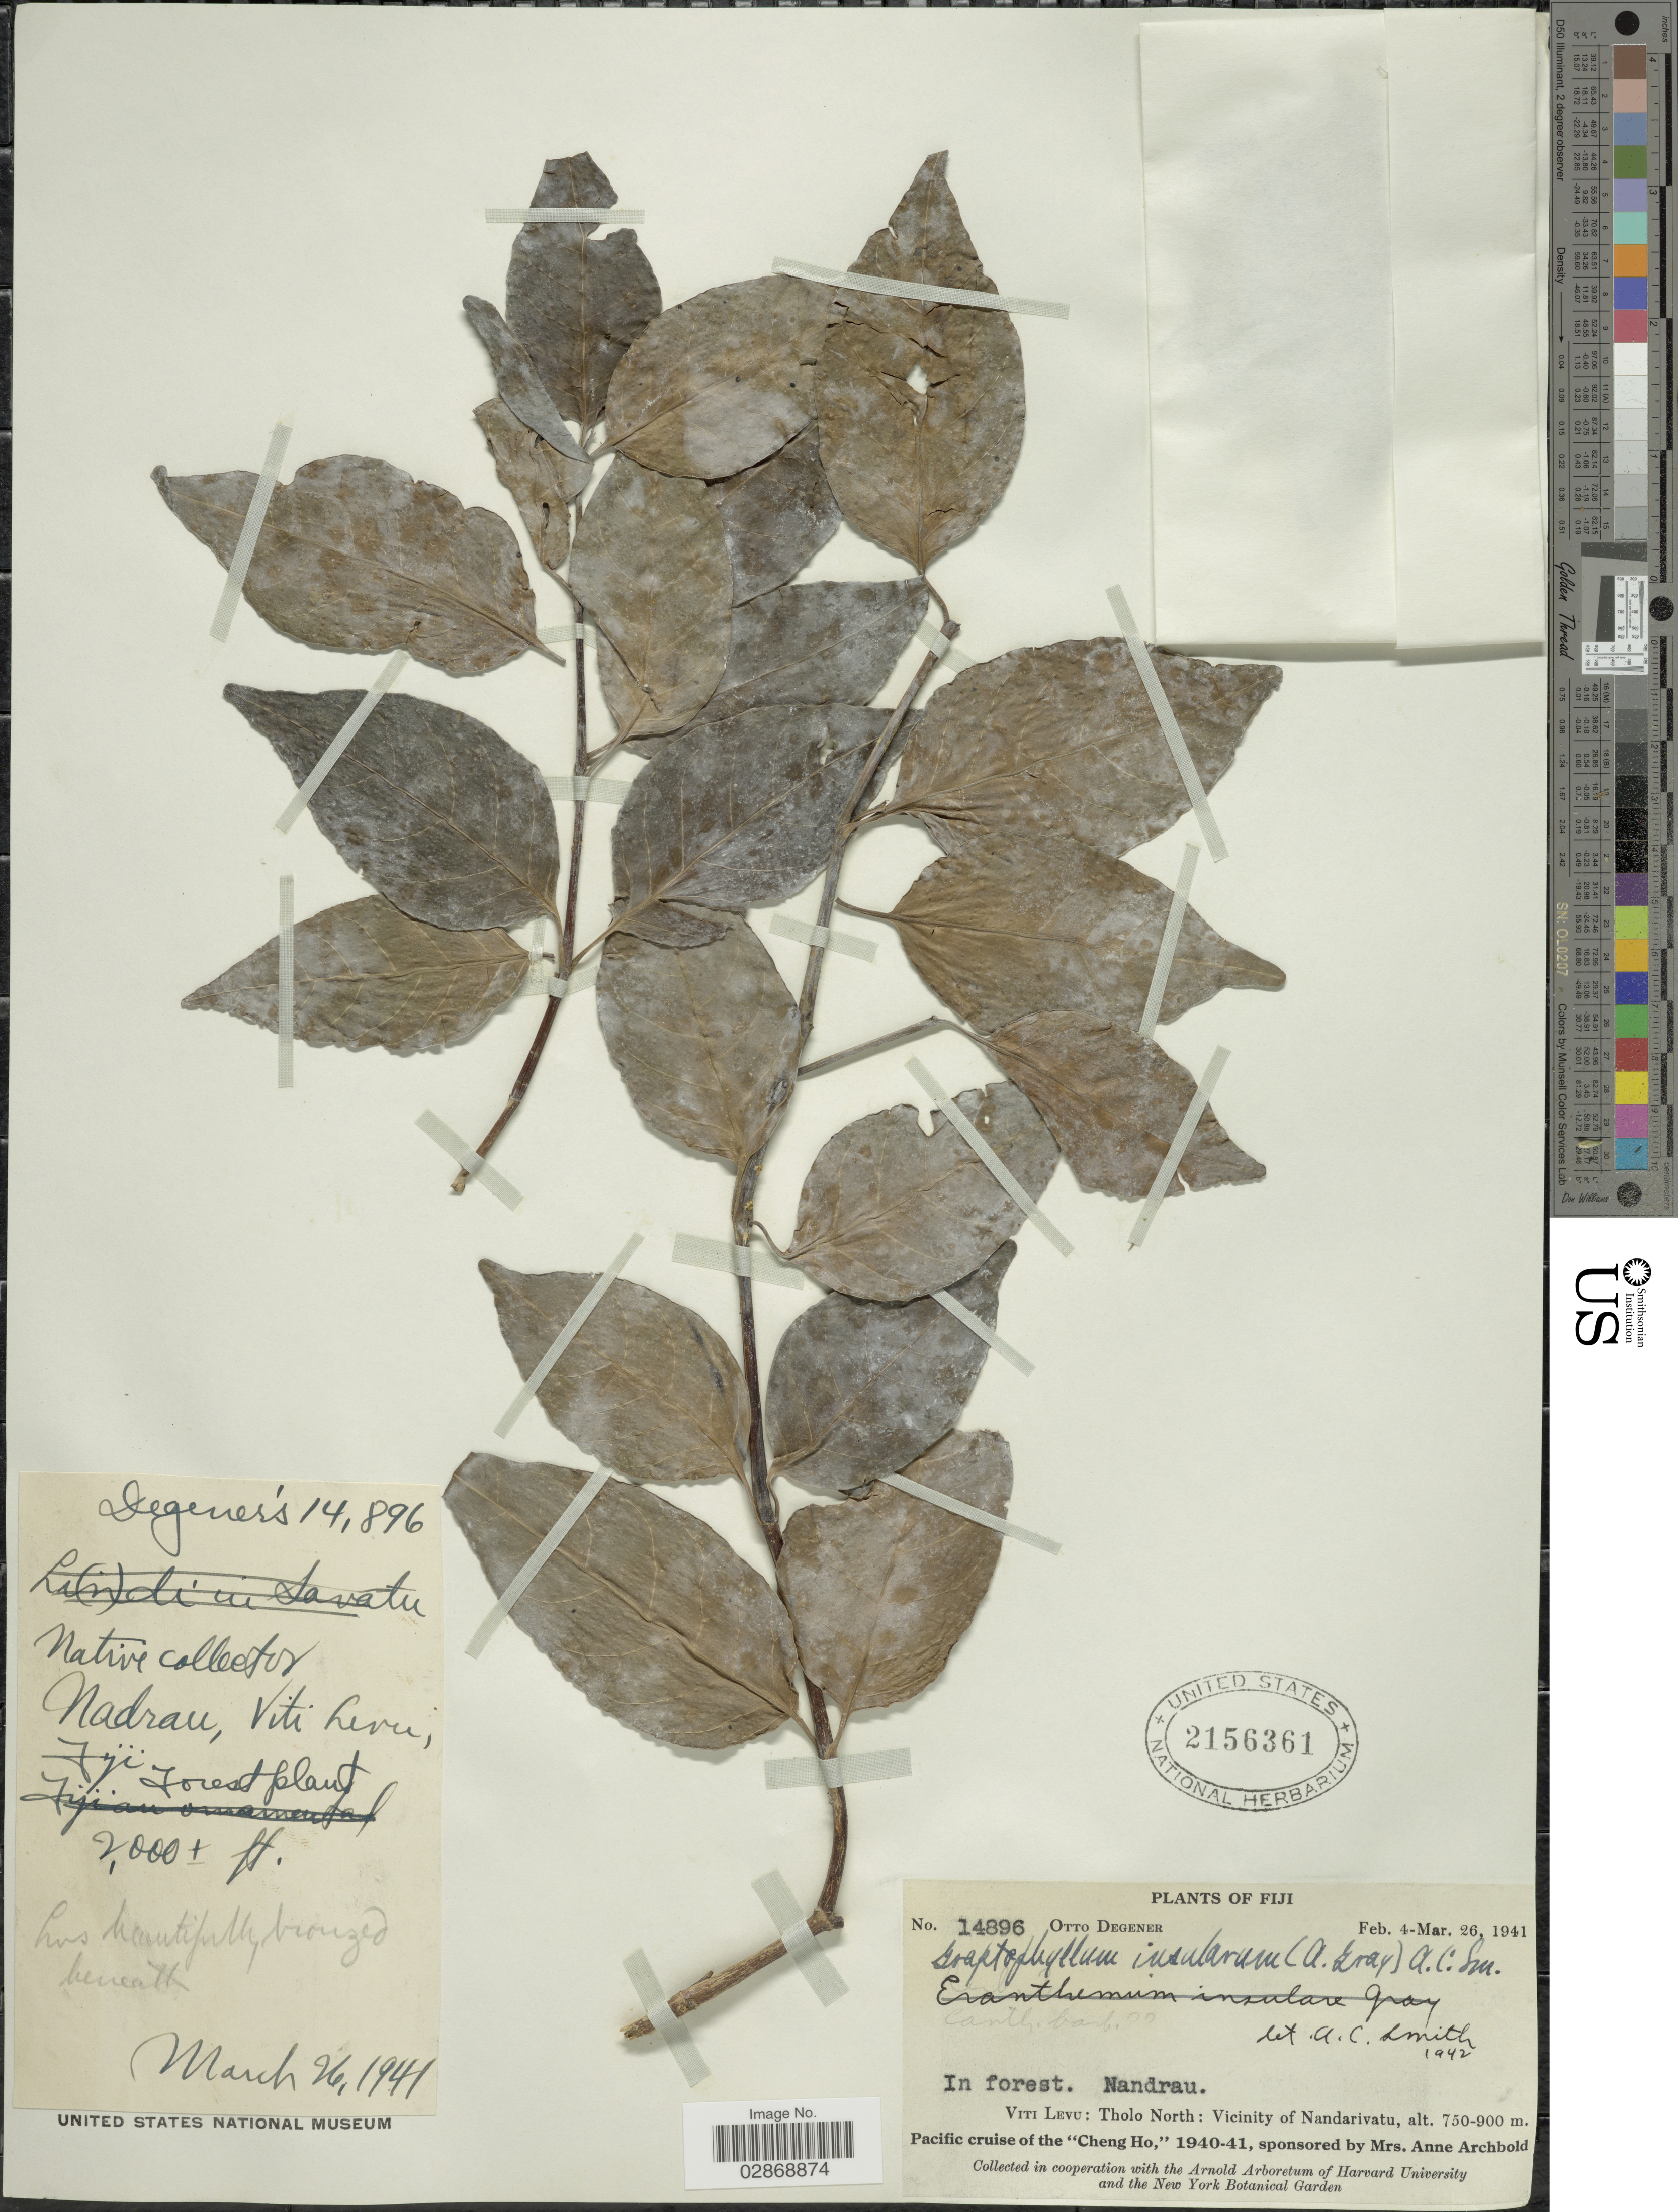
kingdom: Plantae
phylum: Tracheophyta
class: Magnoliopsida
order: Lamiales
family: Acanthaceae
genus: Graptophyllum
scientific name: Graptophyllum insularum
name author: (A. Gray) A.C. Sm.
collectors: O. Degener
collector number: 14896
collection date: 1941-02-04/1941-03-26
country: Fiji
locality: Nandrau. Viti Levu: Tholo North: Vicinity of Nandarivatu.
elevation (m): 750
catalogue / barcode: US 2156361